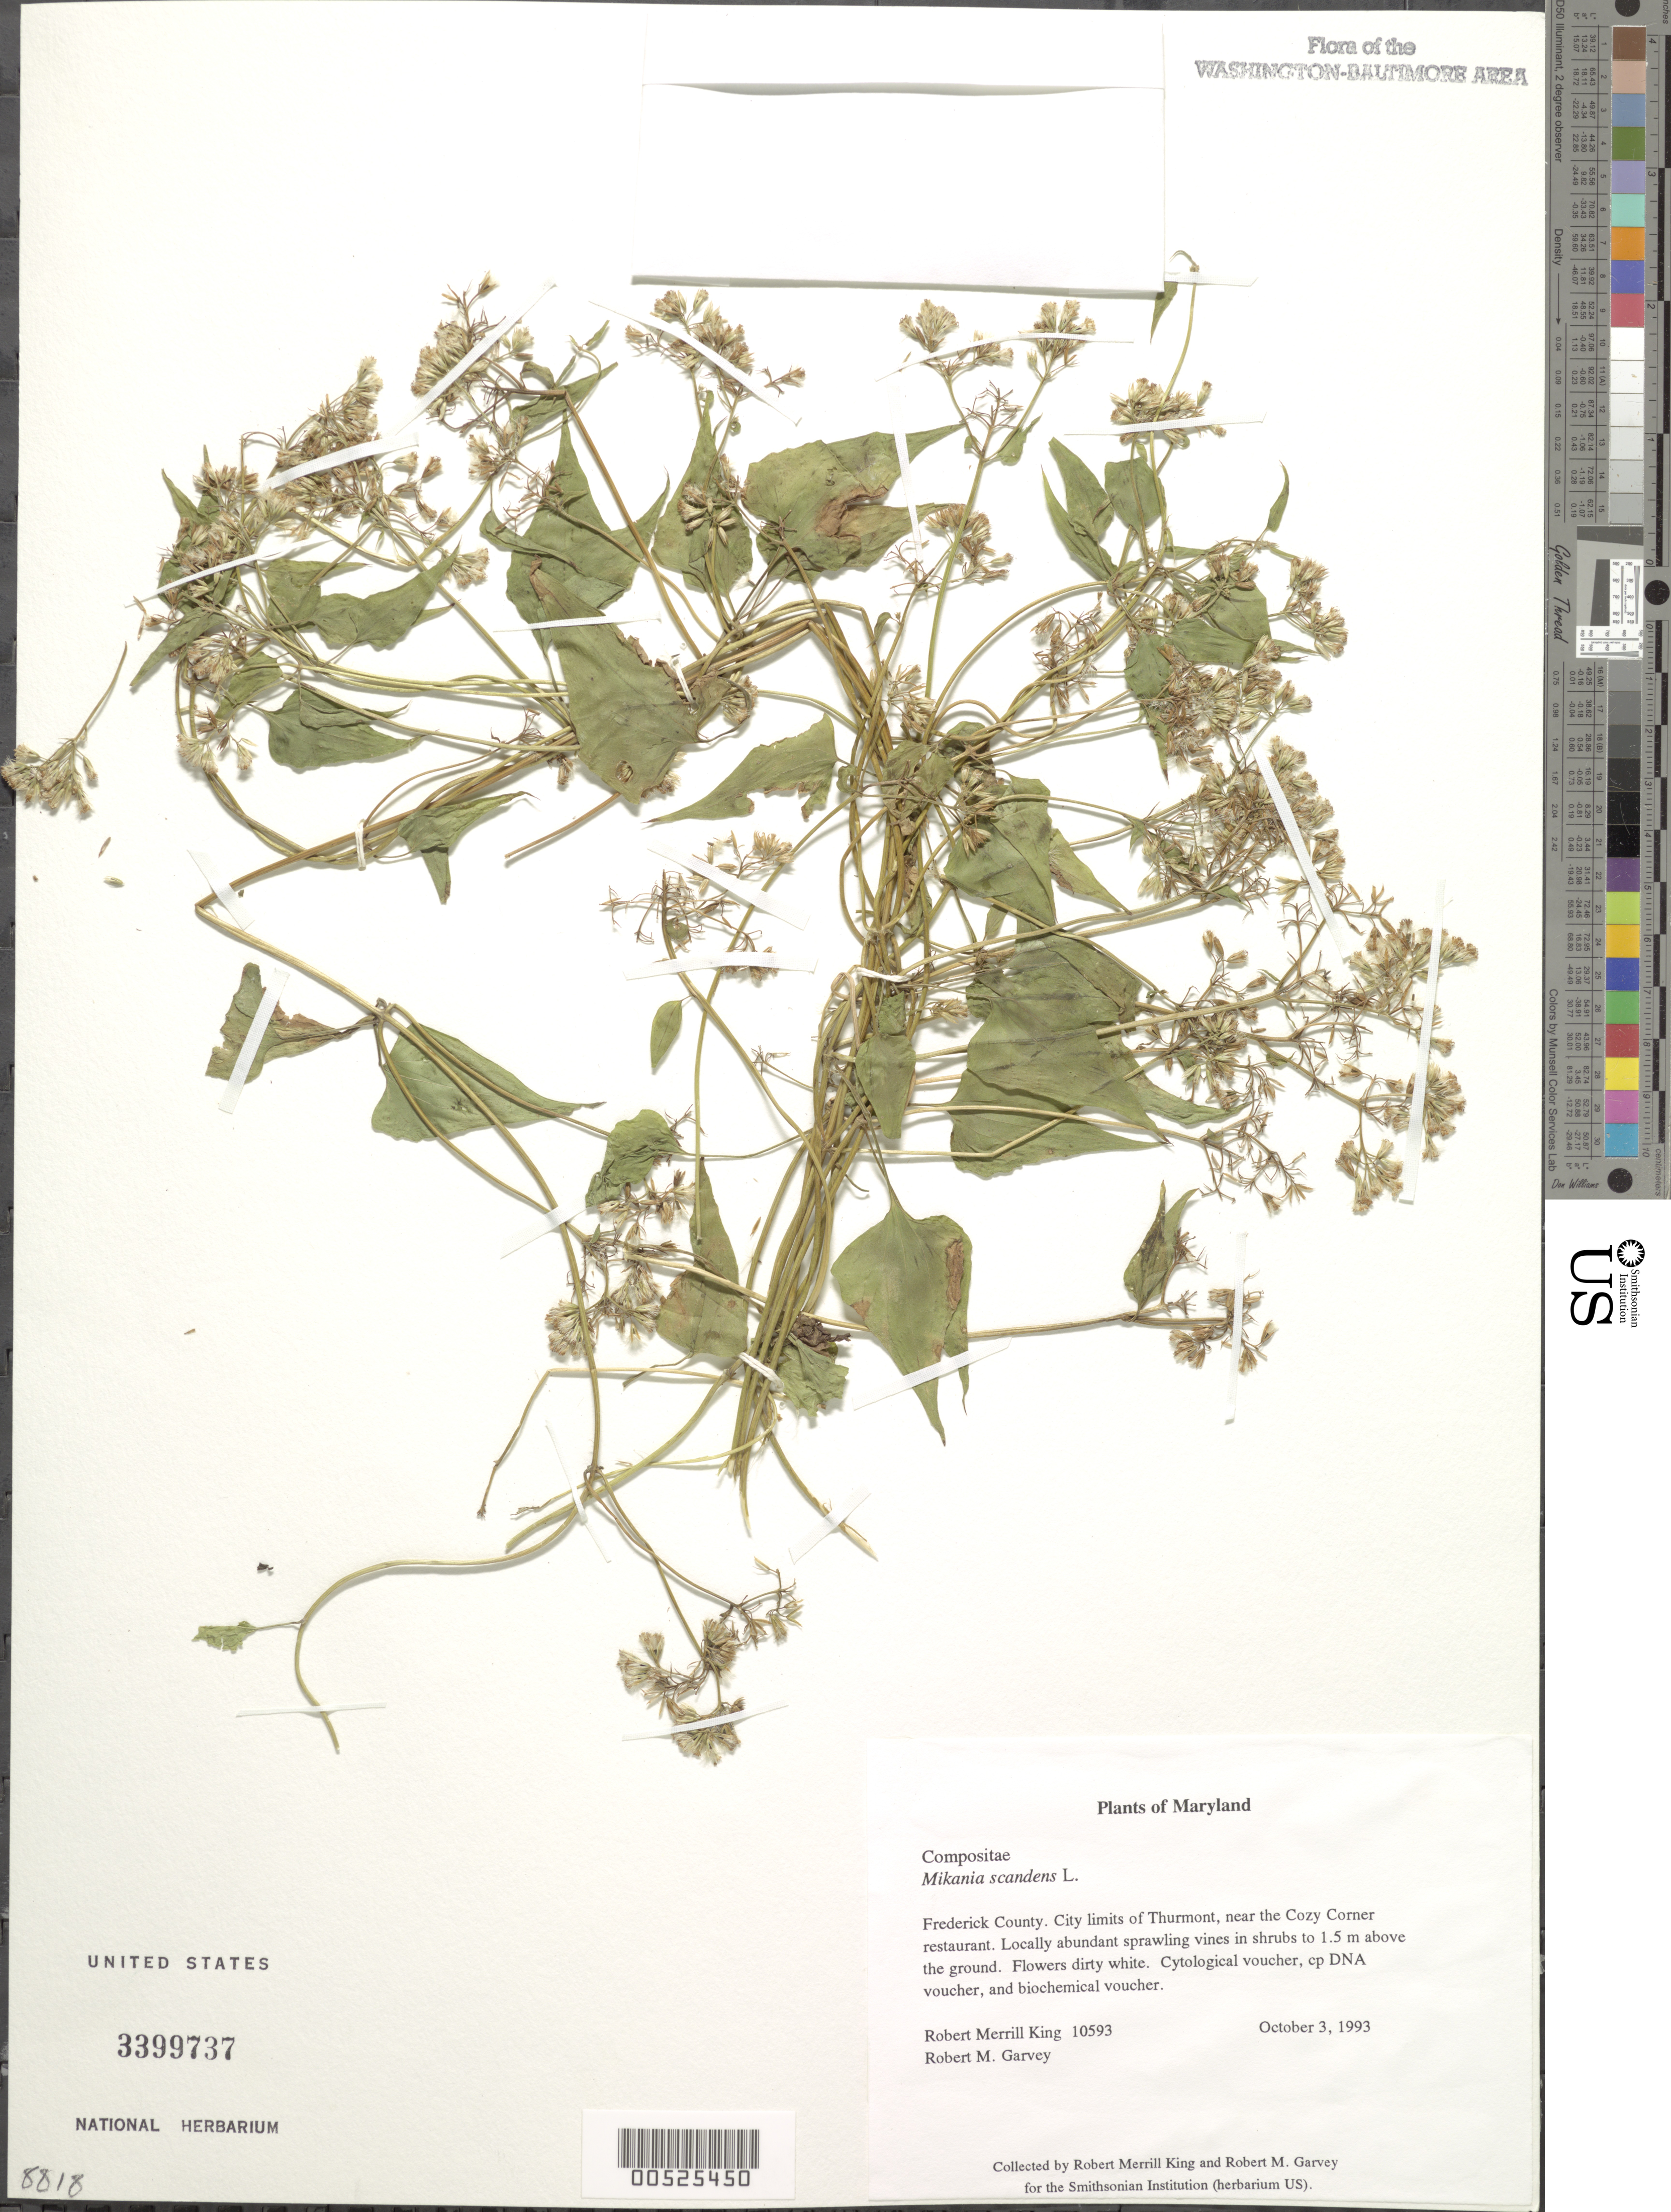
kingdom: Plantae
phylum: Tracheophyta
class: Magnoliopsida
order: Asterales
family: Asteraceae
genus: Mikania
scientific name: Mikania scandens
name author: (L.) Willd.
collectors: R. M. King & R. Garvey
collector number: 10593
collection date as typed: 03 Oct 1993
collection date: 1993-10-03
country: United States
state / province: Maryland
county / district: Frederick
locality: City limits of Thurmont, near the Cozy Corner restaurant.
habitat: Locally abundant sprawling vines in shrubs to 1.5 m above the ground.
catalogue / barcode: US 3399739